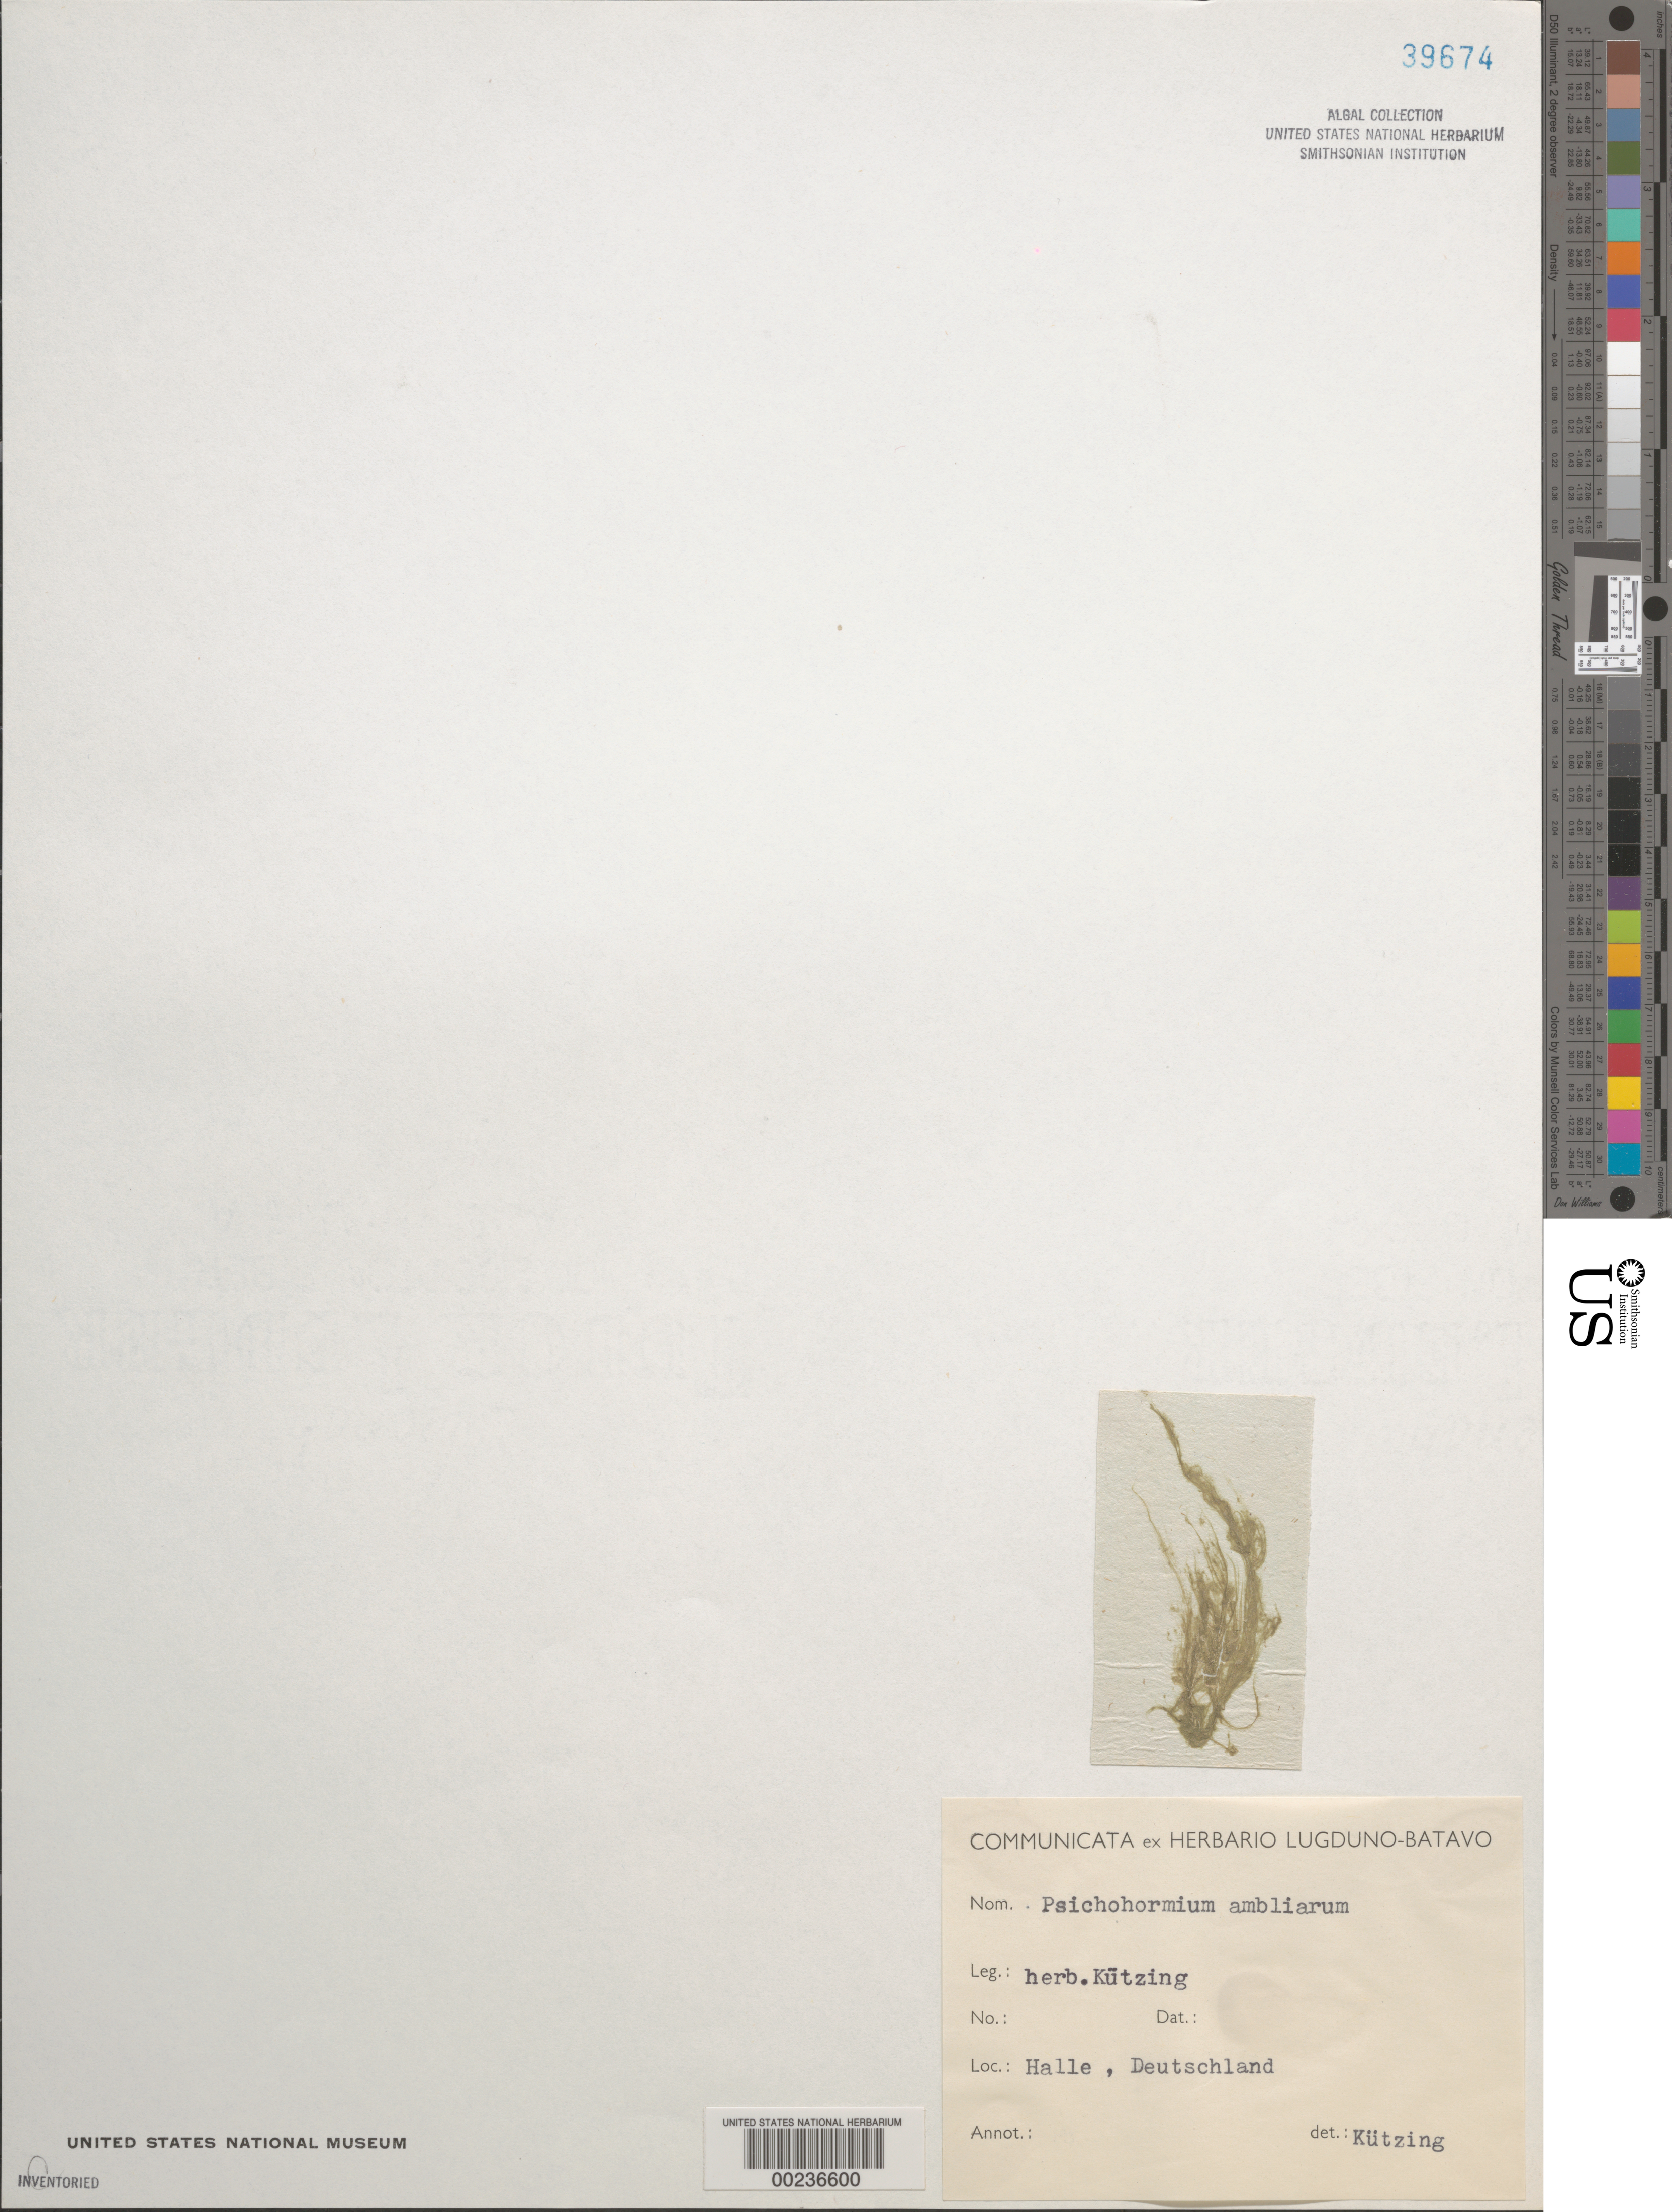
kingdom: Plantae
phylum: Chlorophyta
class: Chlorophyceae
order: Sphaeropleales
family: Microsporaceae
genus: Psichohormium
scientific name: Psichohormium ambliarum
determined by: Kuetzing, F. T.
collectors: F. Kuetzing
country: Germany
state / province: Sachsen-Anhalt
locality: Halle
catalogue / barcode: US 39674